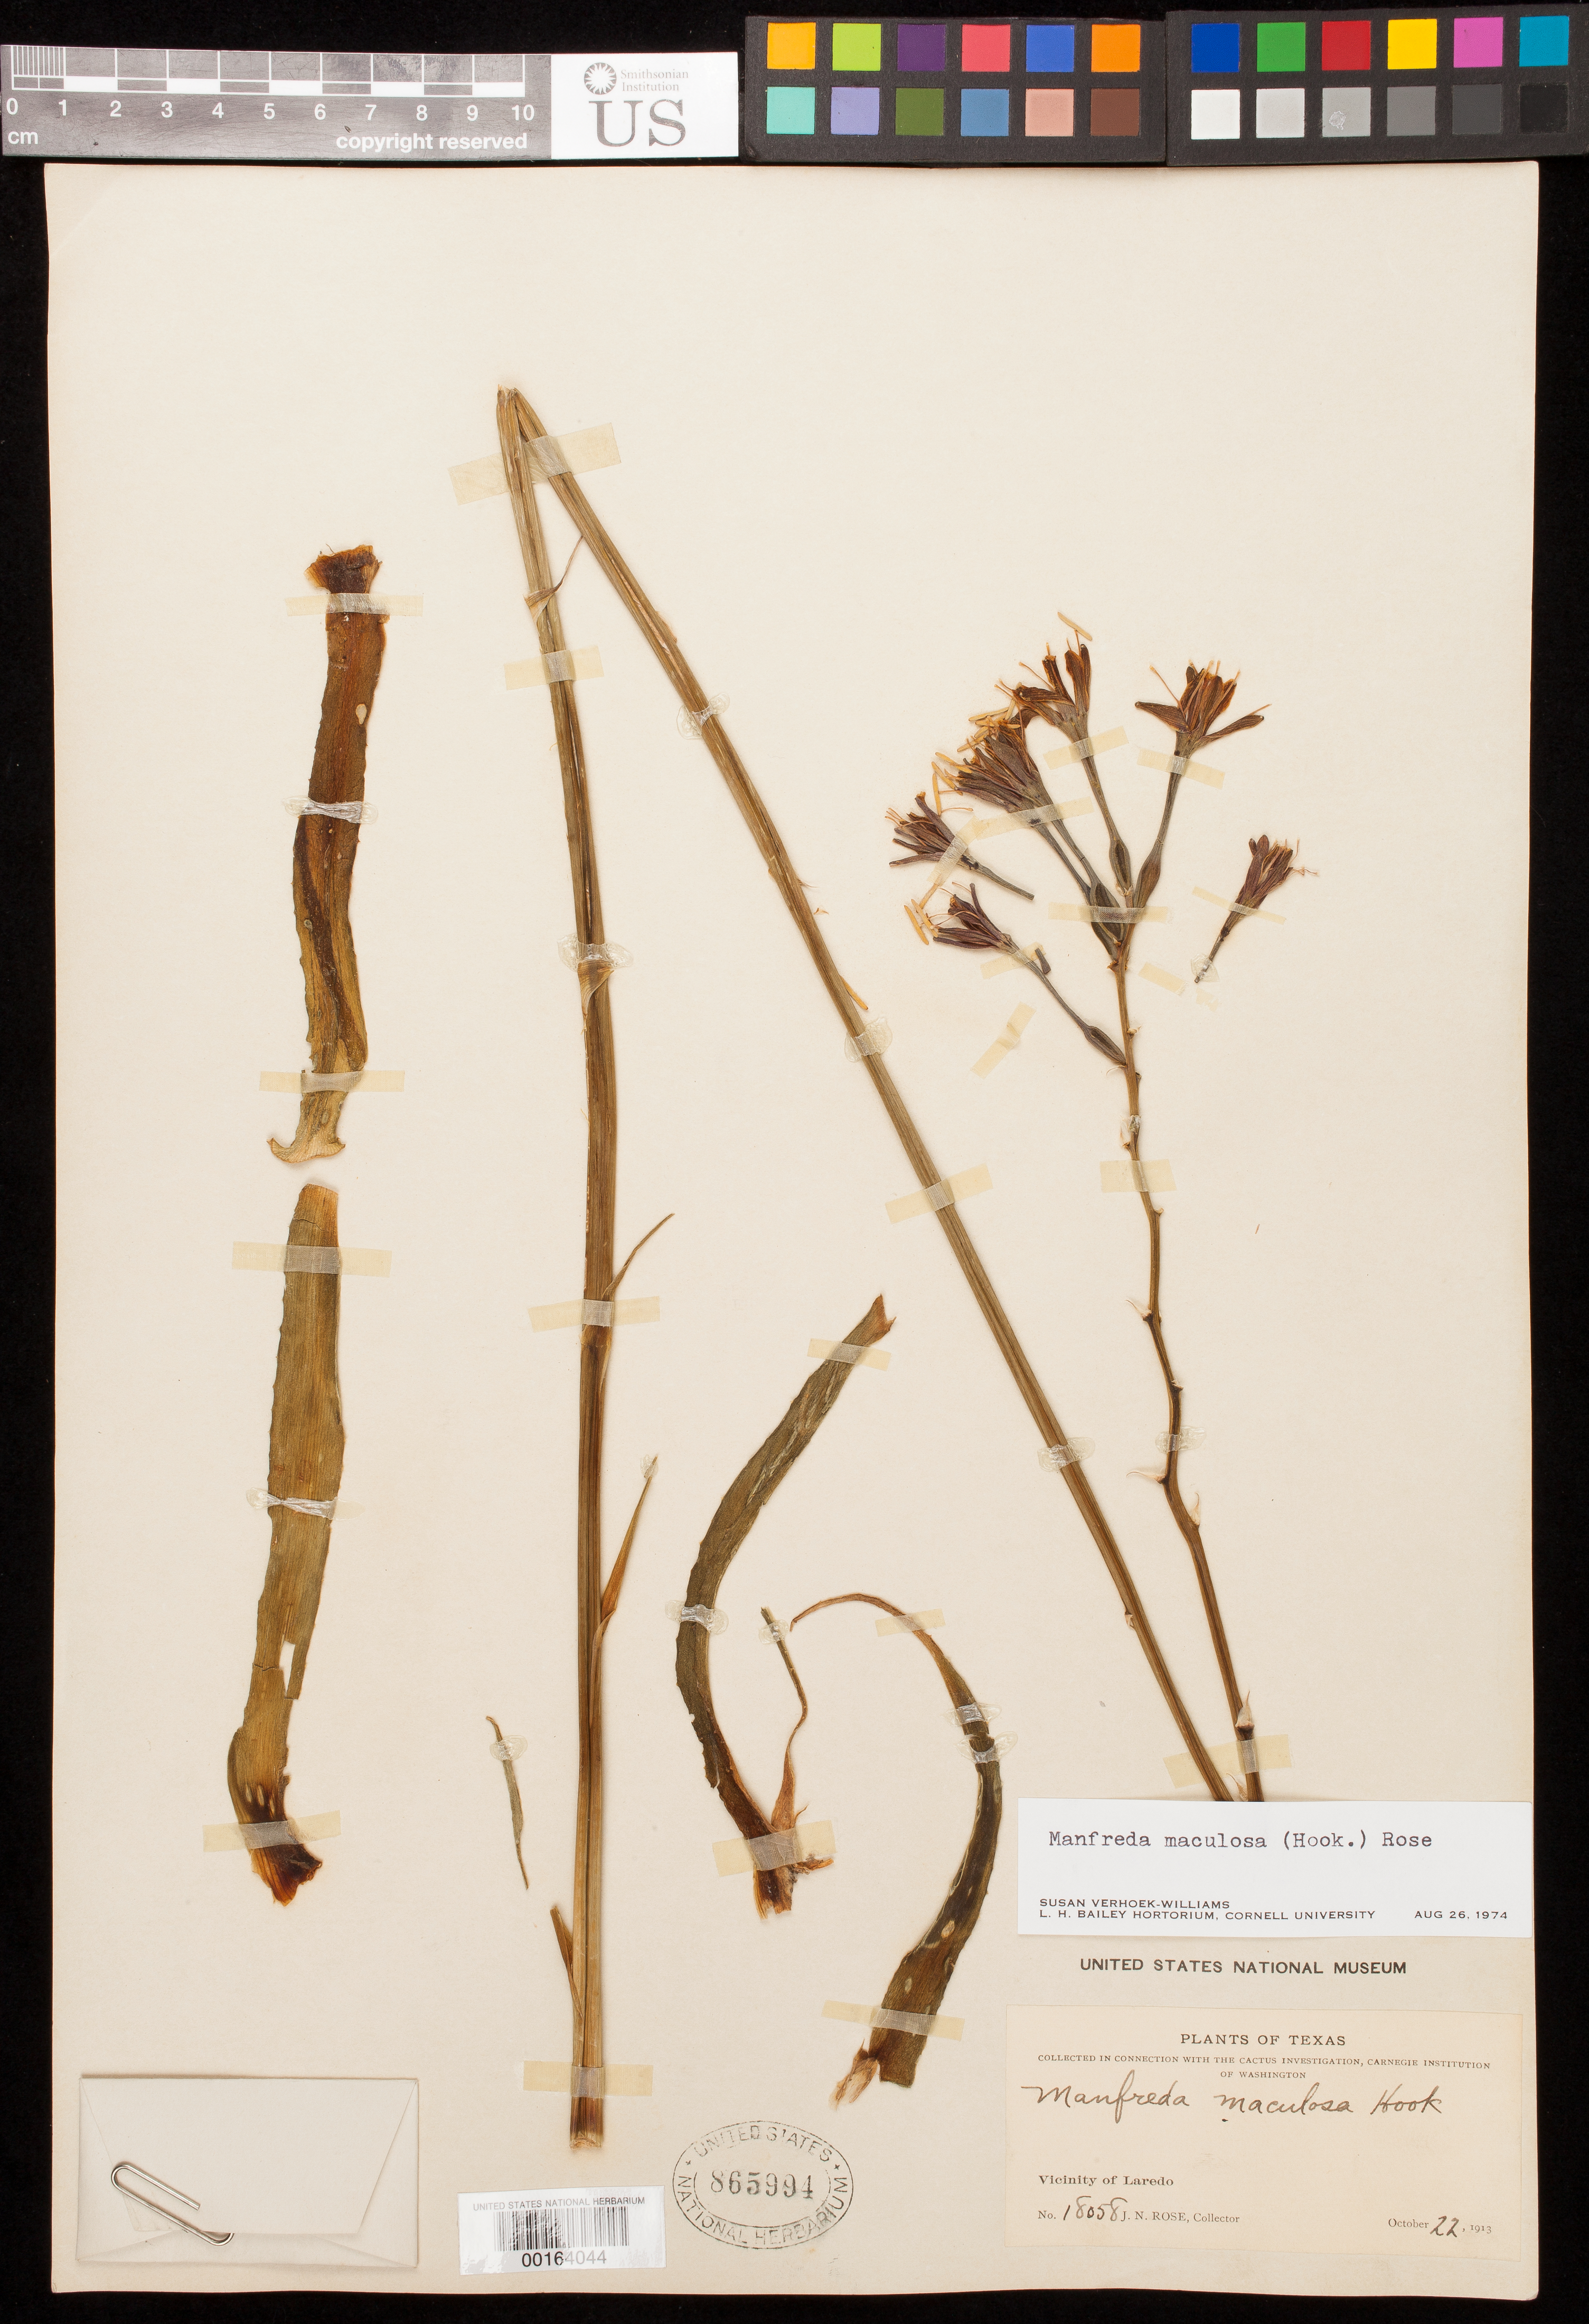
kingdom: Plantae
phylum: Tracheophyta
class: Liliopsida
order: Asparagales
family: Asparagaceae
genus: Manfreda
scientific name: Manfreda maculosa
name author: (Hook.) Rose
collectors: J. N. Rose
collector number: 18058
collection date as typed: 22 Oct 1913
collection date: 1913-10-22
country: United States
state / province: Texas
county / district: Webb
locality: Vicinity of laredo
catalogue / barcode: US 865994